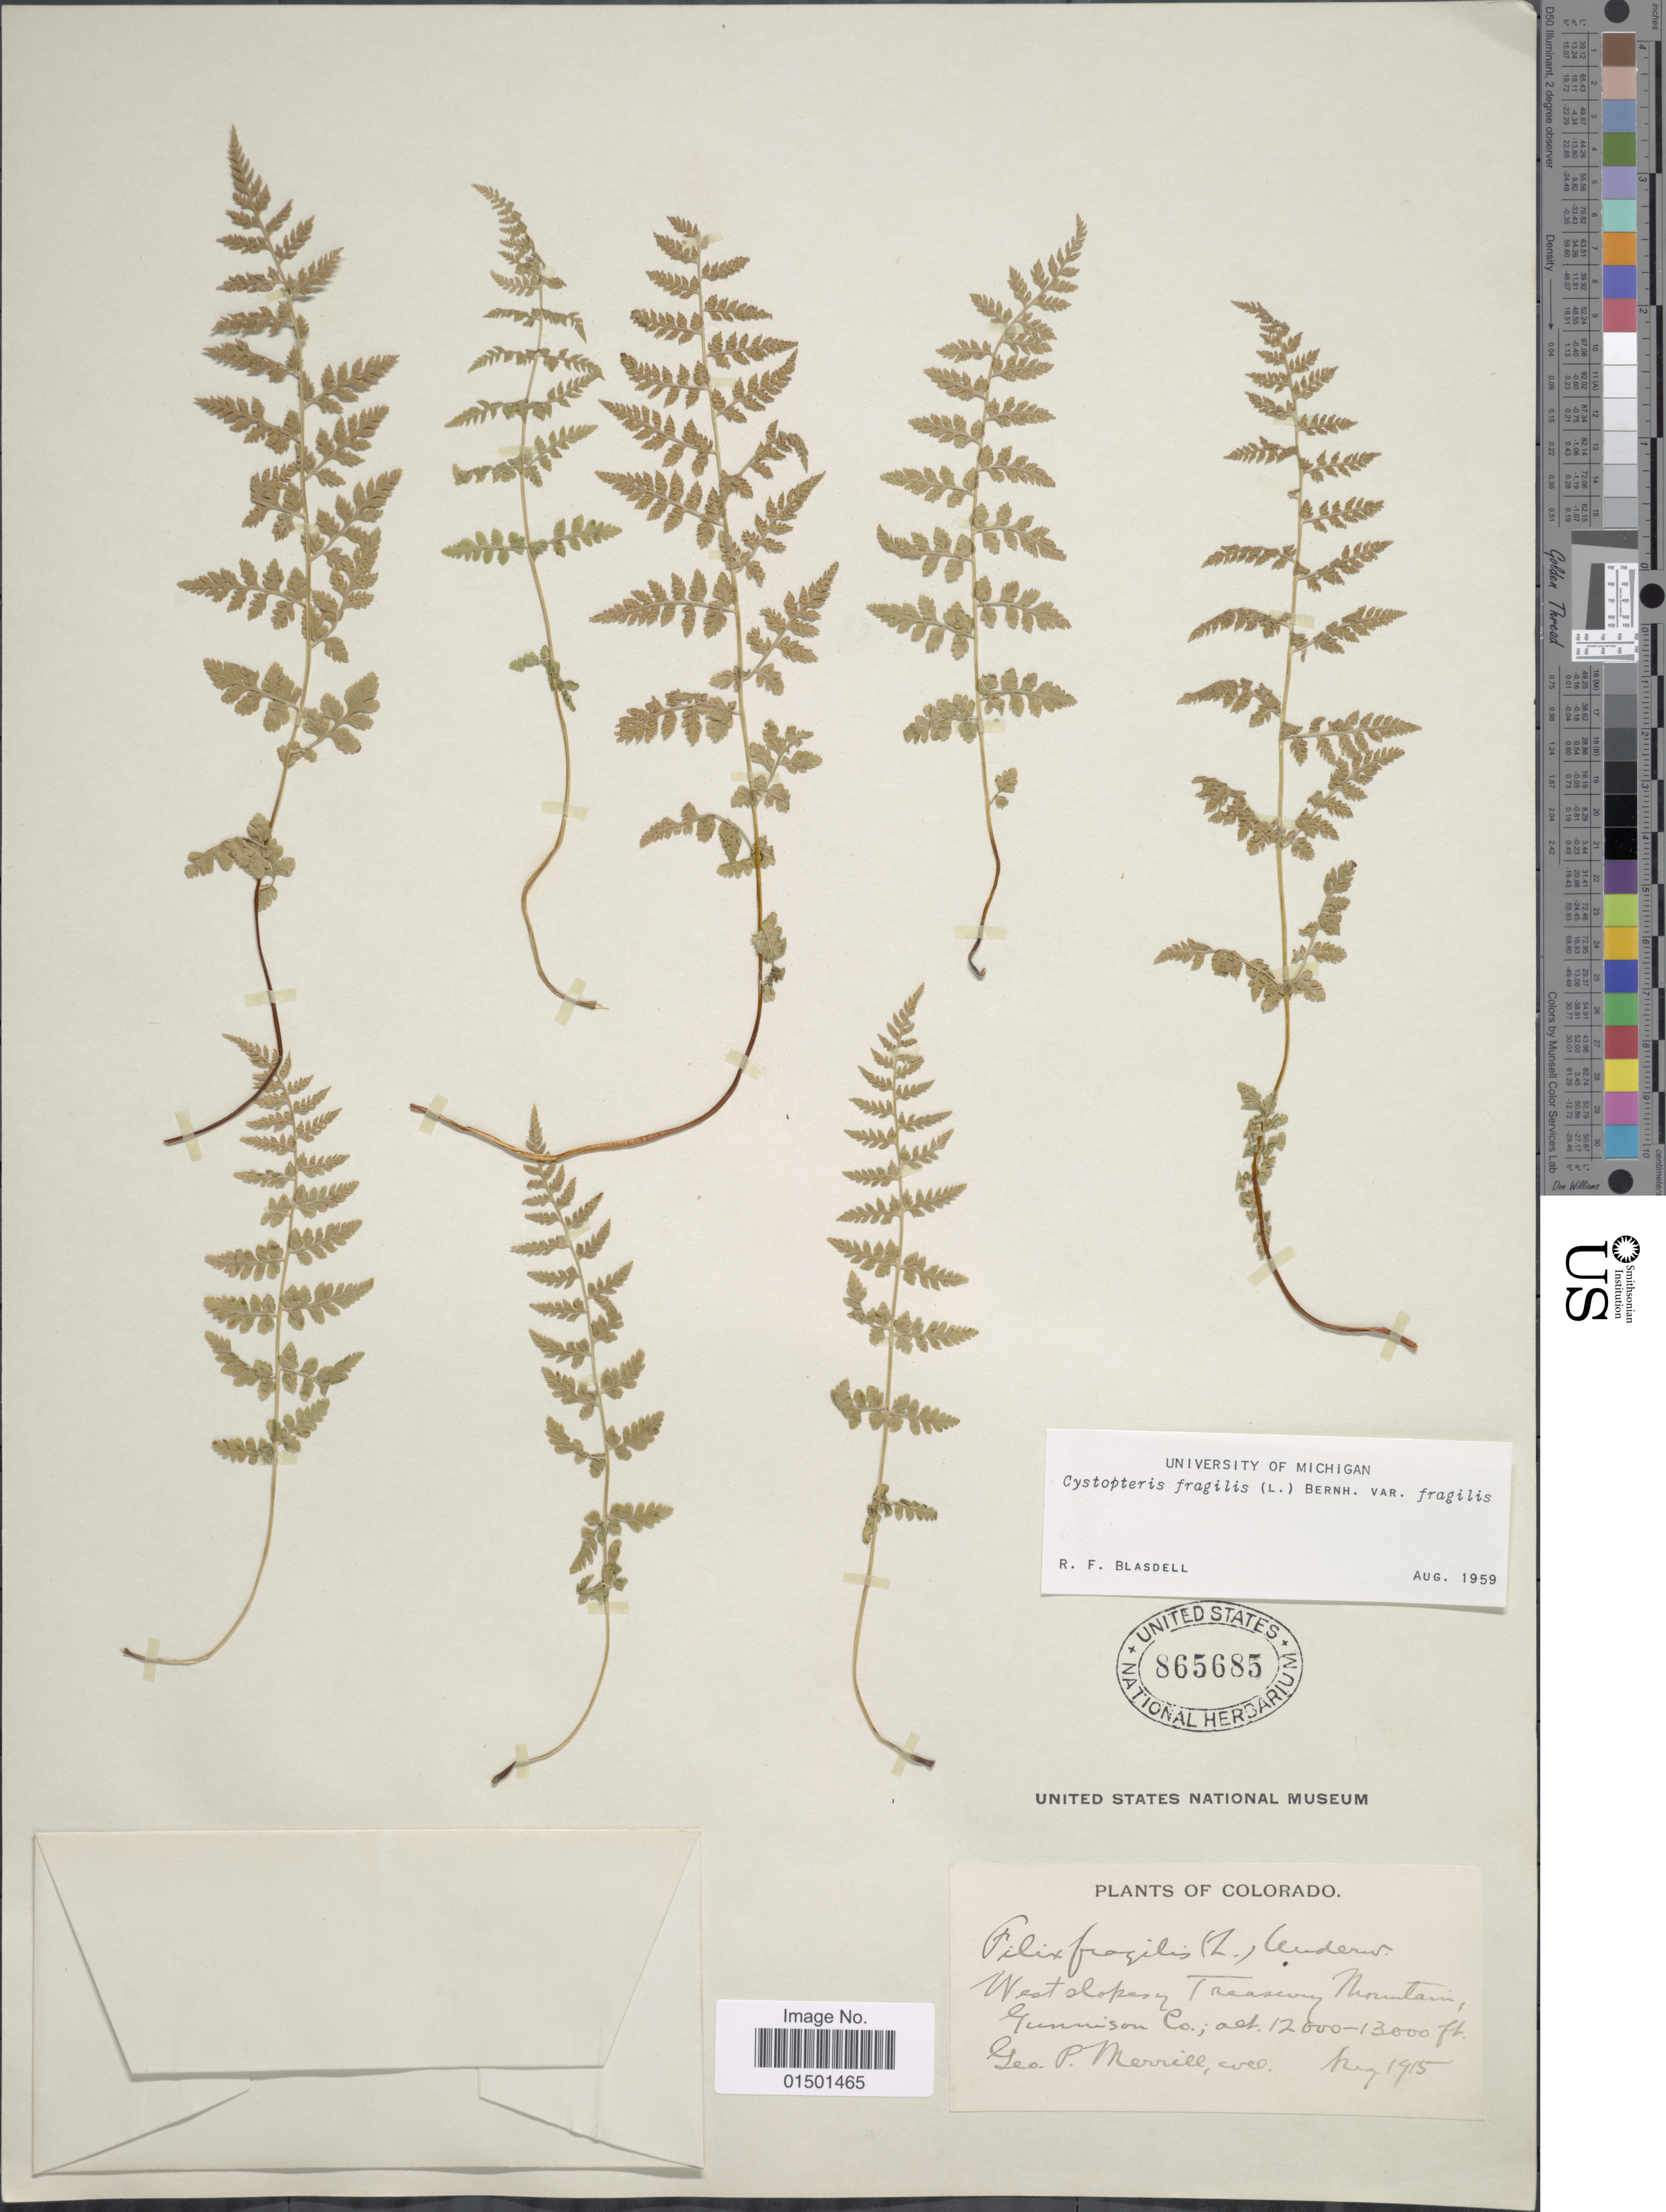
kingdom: Plantae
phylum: Tracheophyta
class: Polypodiopsida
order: Polypodiales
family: Cystopteridaceae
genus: Cystopteris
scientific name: Cystopteris fragilis var. fragilis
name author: (L.) Bernh.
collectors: G. P. Merrill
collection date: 1915-08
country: United States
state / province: Colorado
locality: West slopes, Treasury Mountain, Gunnison Co.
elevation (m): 3658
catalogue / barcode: US 865685